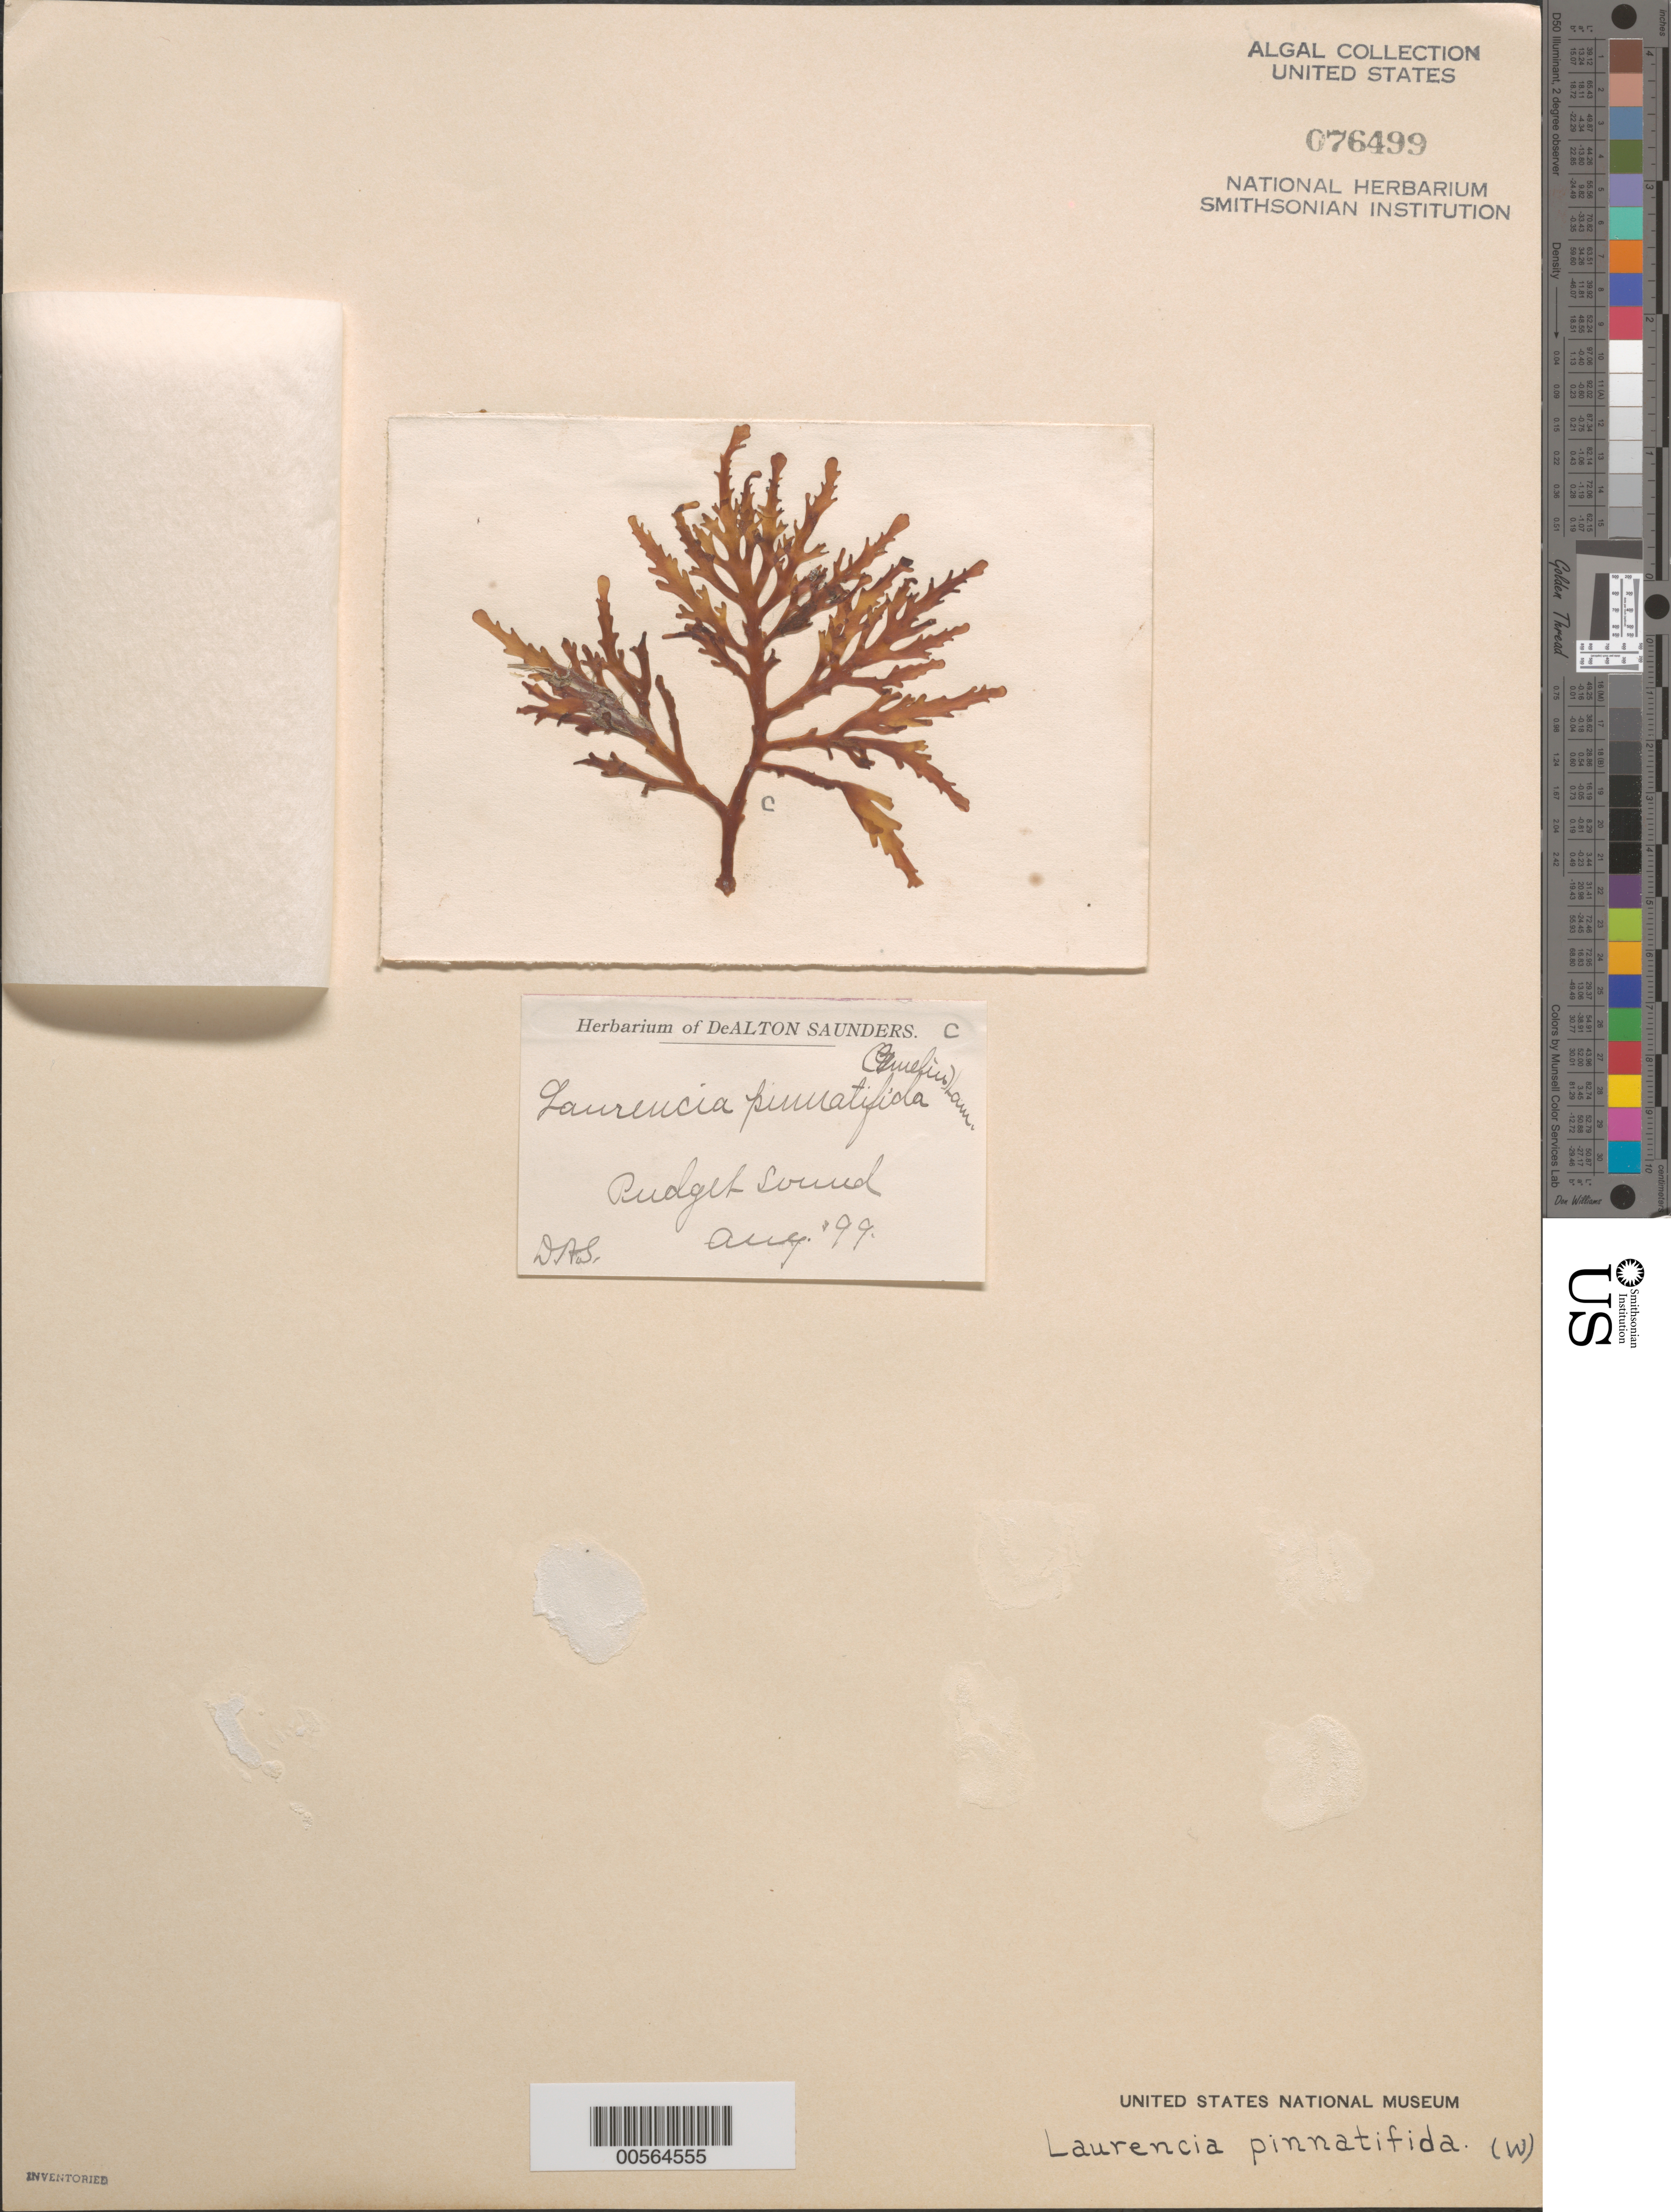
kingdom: Plantae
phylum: Rhodophyta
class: Florideophyceae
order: Ceramiales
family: Rhodomelaceae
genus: Osmundea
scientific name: Osmundea pinnatifida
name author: (Huds.) Stackh.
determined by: Algae name updating Project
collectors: D. Saunders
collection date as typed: Aug 1899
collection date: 1899-08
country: United States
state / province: Washington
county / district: King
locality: Puget Sound (Pudget Sound)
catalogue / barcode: US 76499